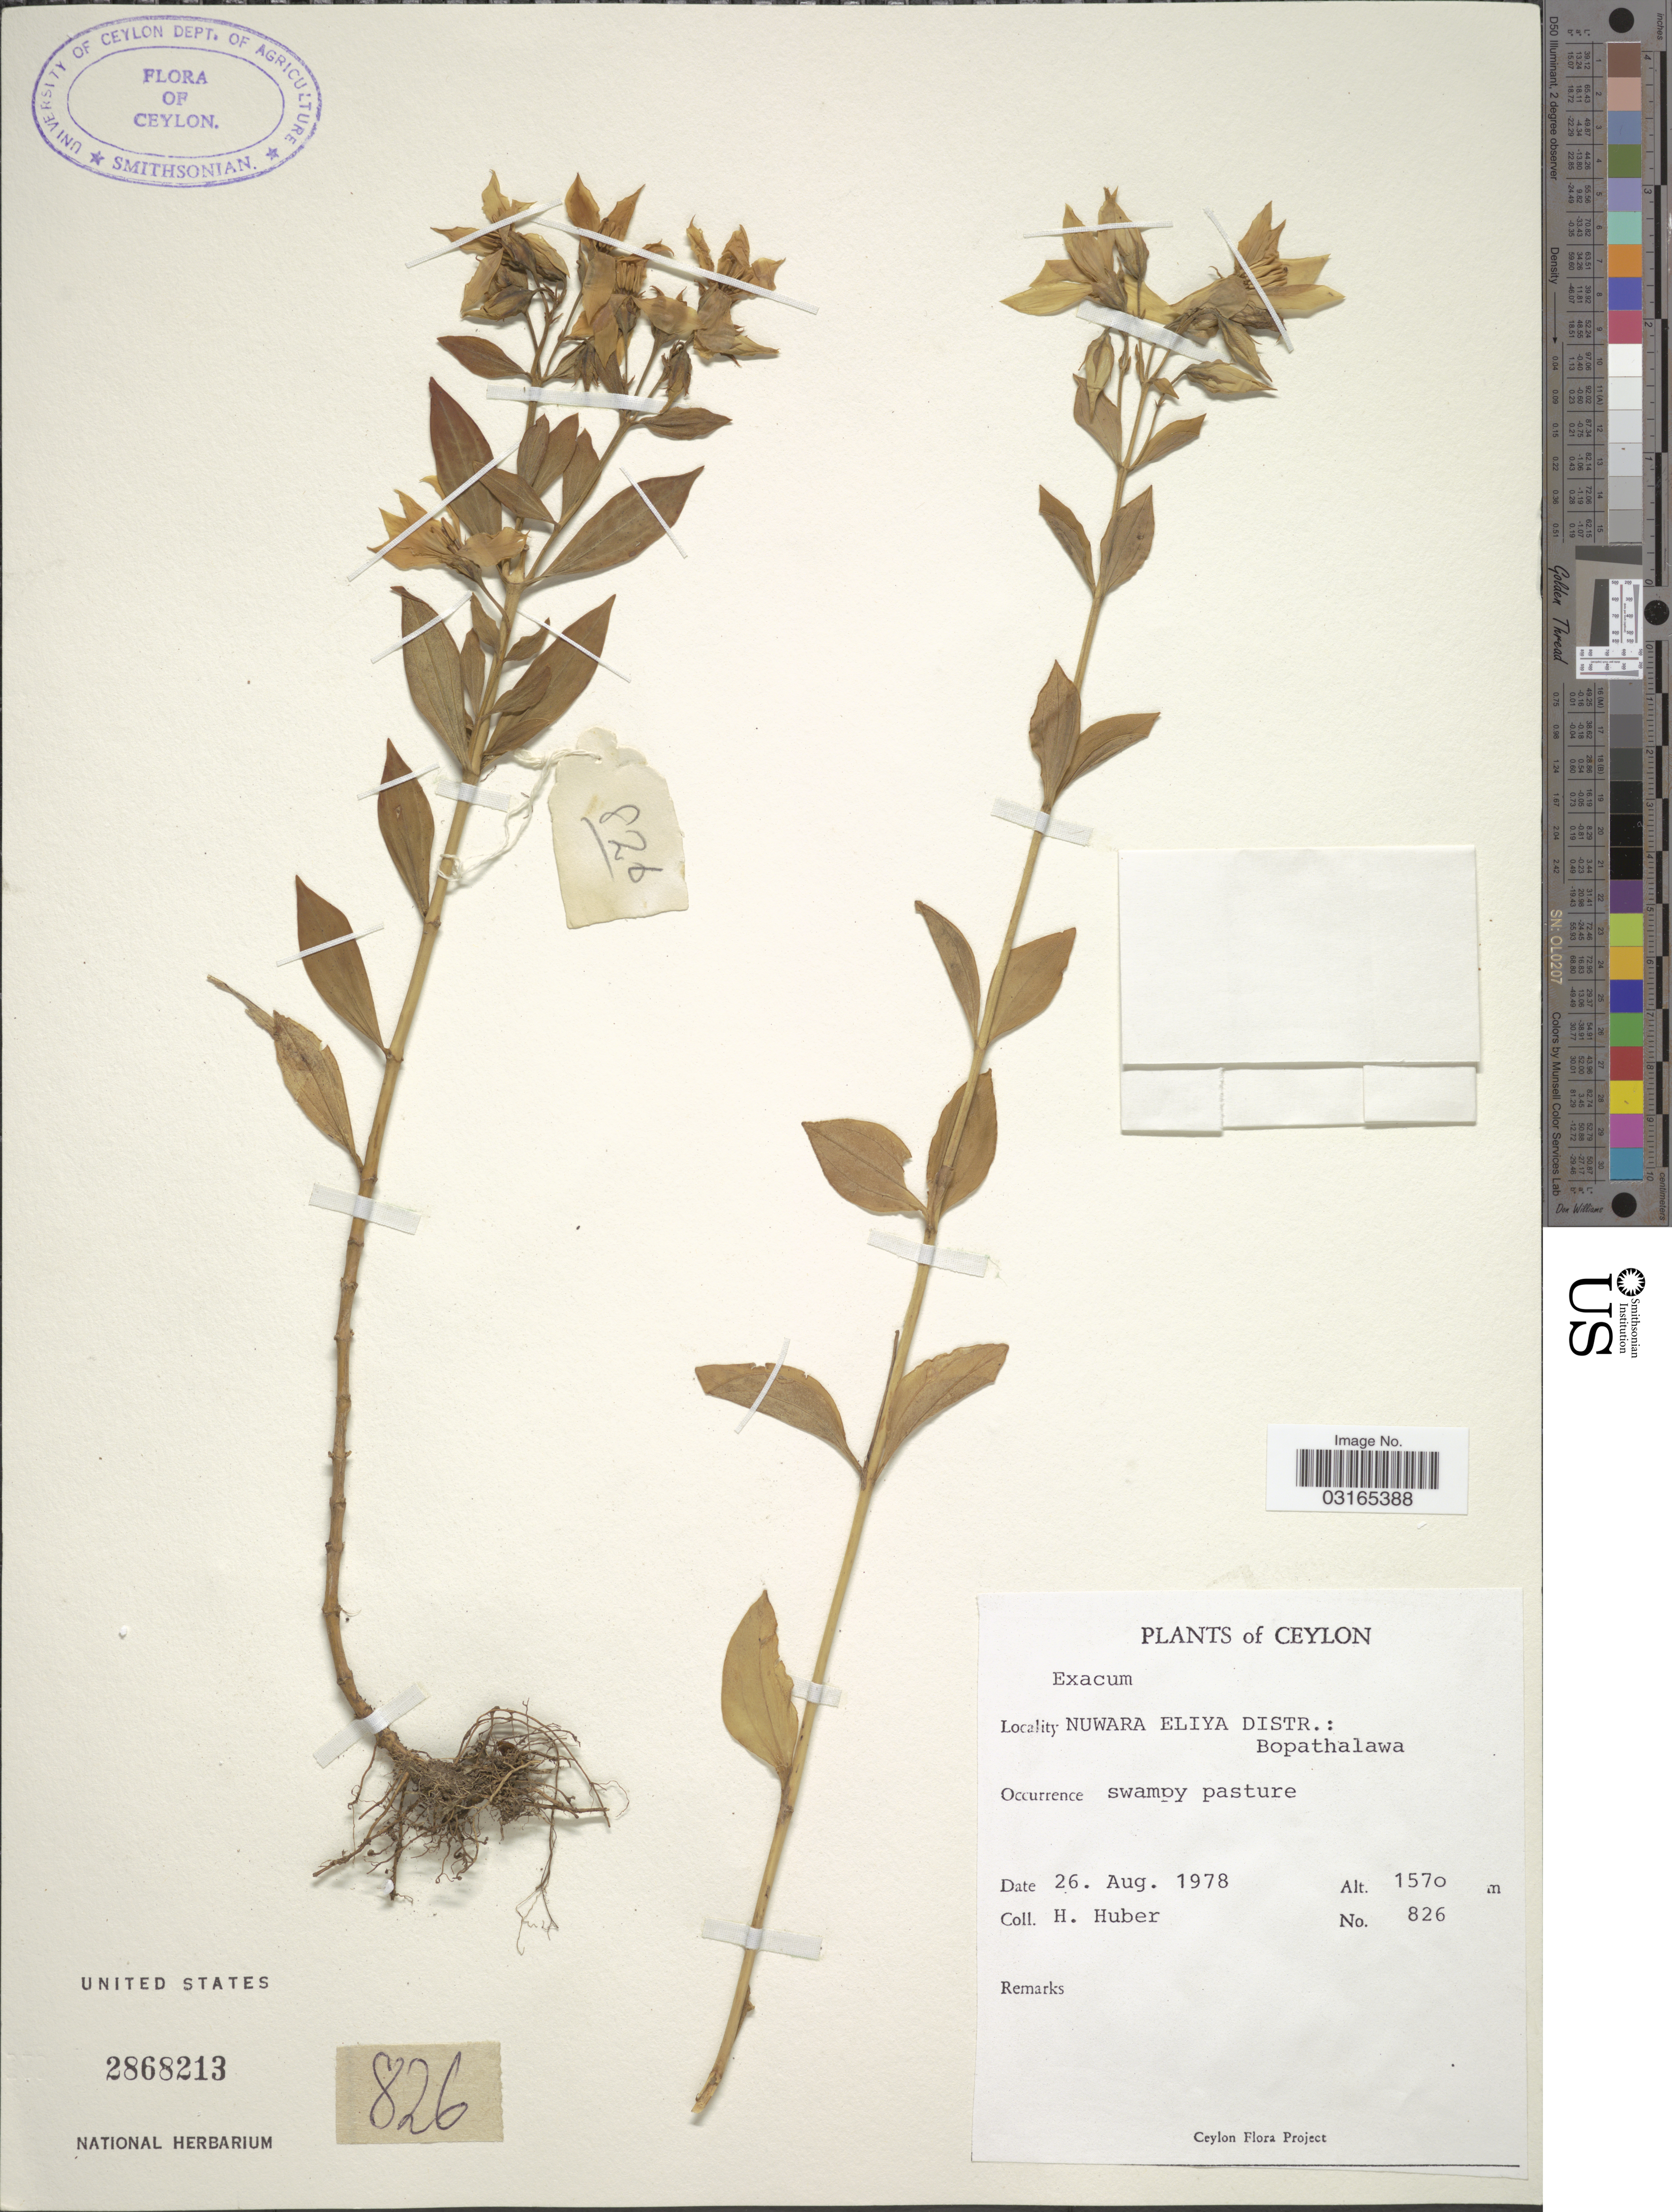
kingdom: Plantae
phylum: Tracheophyta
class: Magnoliopsida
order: Gentianales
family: Gentianaceae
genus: Exacum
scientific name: Exacum sp.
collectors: H. Huber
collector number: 826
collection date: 1978-08-26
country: Sri Lanka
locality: Ceylon. Nuwara Eliya Distr.: Bopathalawa.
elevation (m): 1570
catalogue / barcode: US 2868213